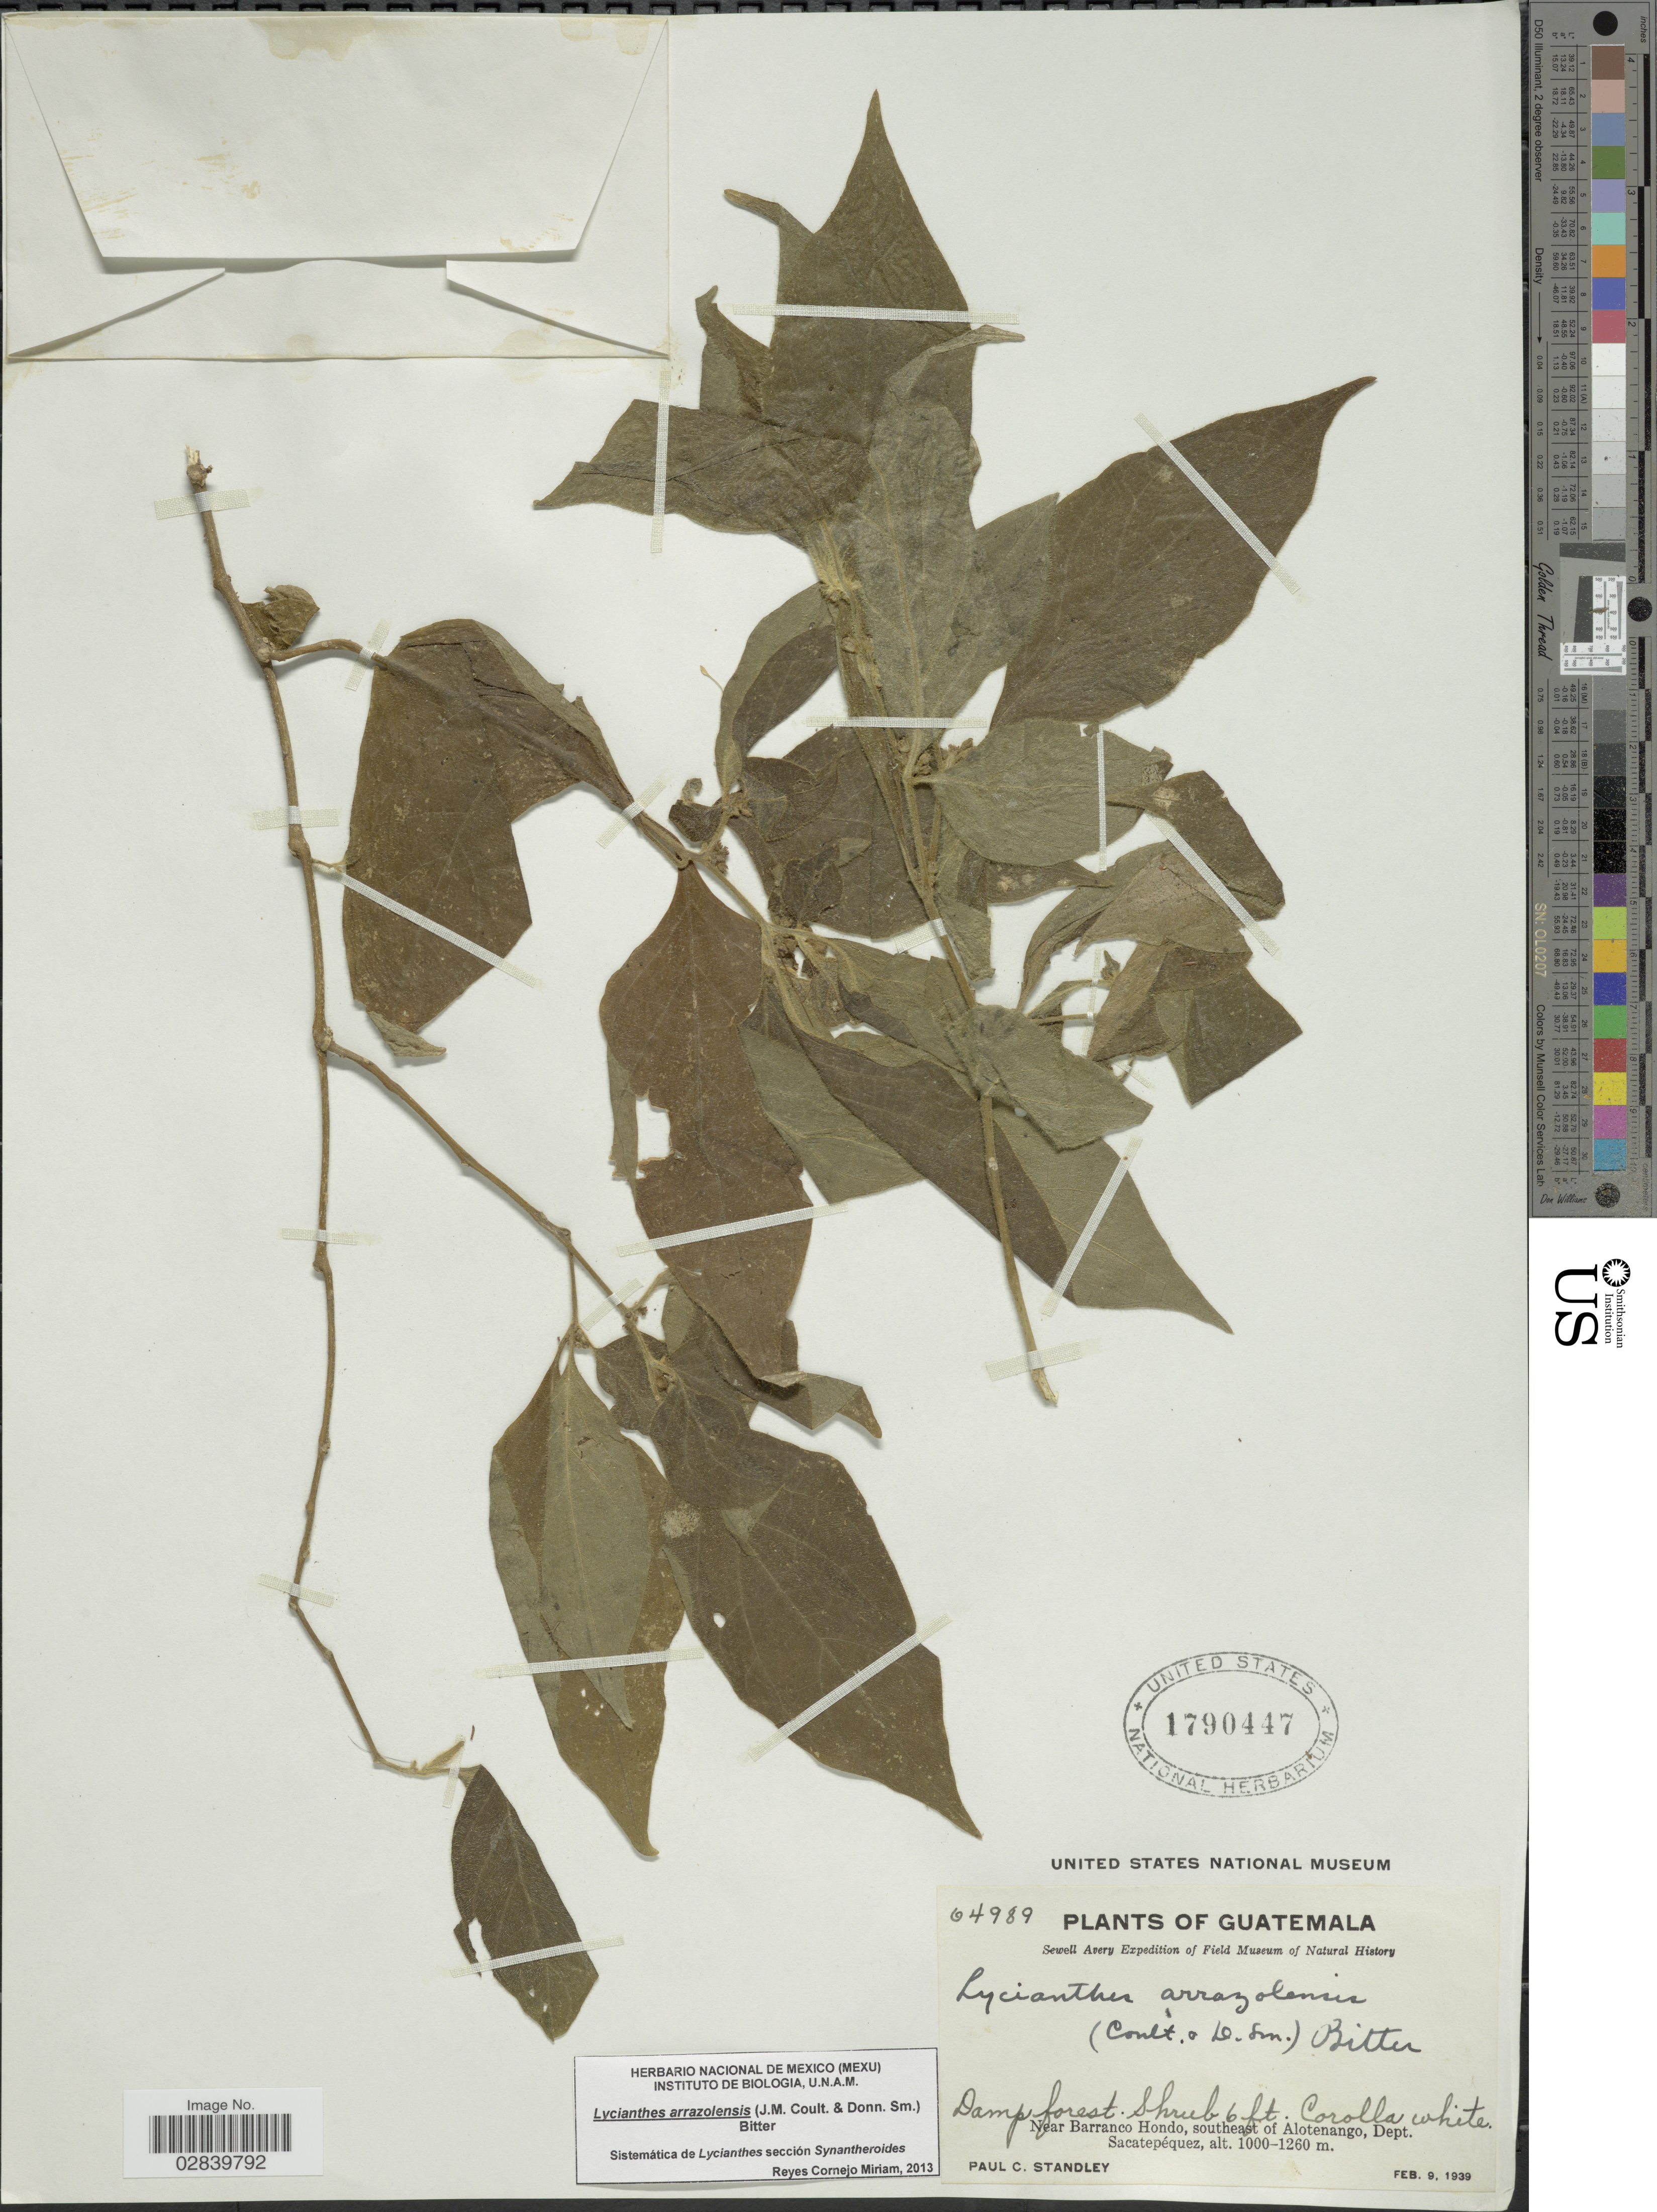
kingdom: Plantae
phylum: Tracheophyta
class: Magnoliopsida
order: Solanales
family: Solanaceae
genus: Lycianthes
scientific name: Lycianthes arrazolensis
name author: (J.M. Coult. & Donn. Sm.) Bitter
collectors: P. C. Standley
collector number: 64989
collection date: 1939-02-09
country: Guatemala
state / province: Sacatepéquez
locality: Near Barranco Hondo, southeast of Alotenango, Dept. Sacatepéquez.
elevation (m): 1000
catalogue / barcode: US 1790447